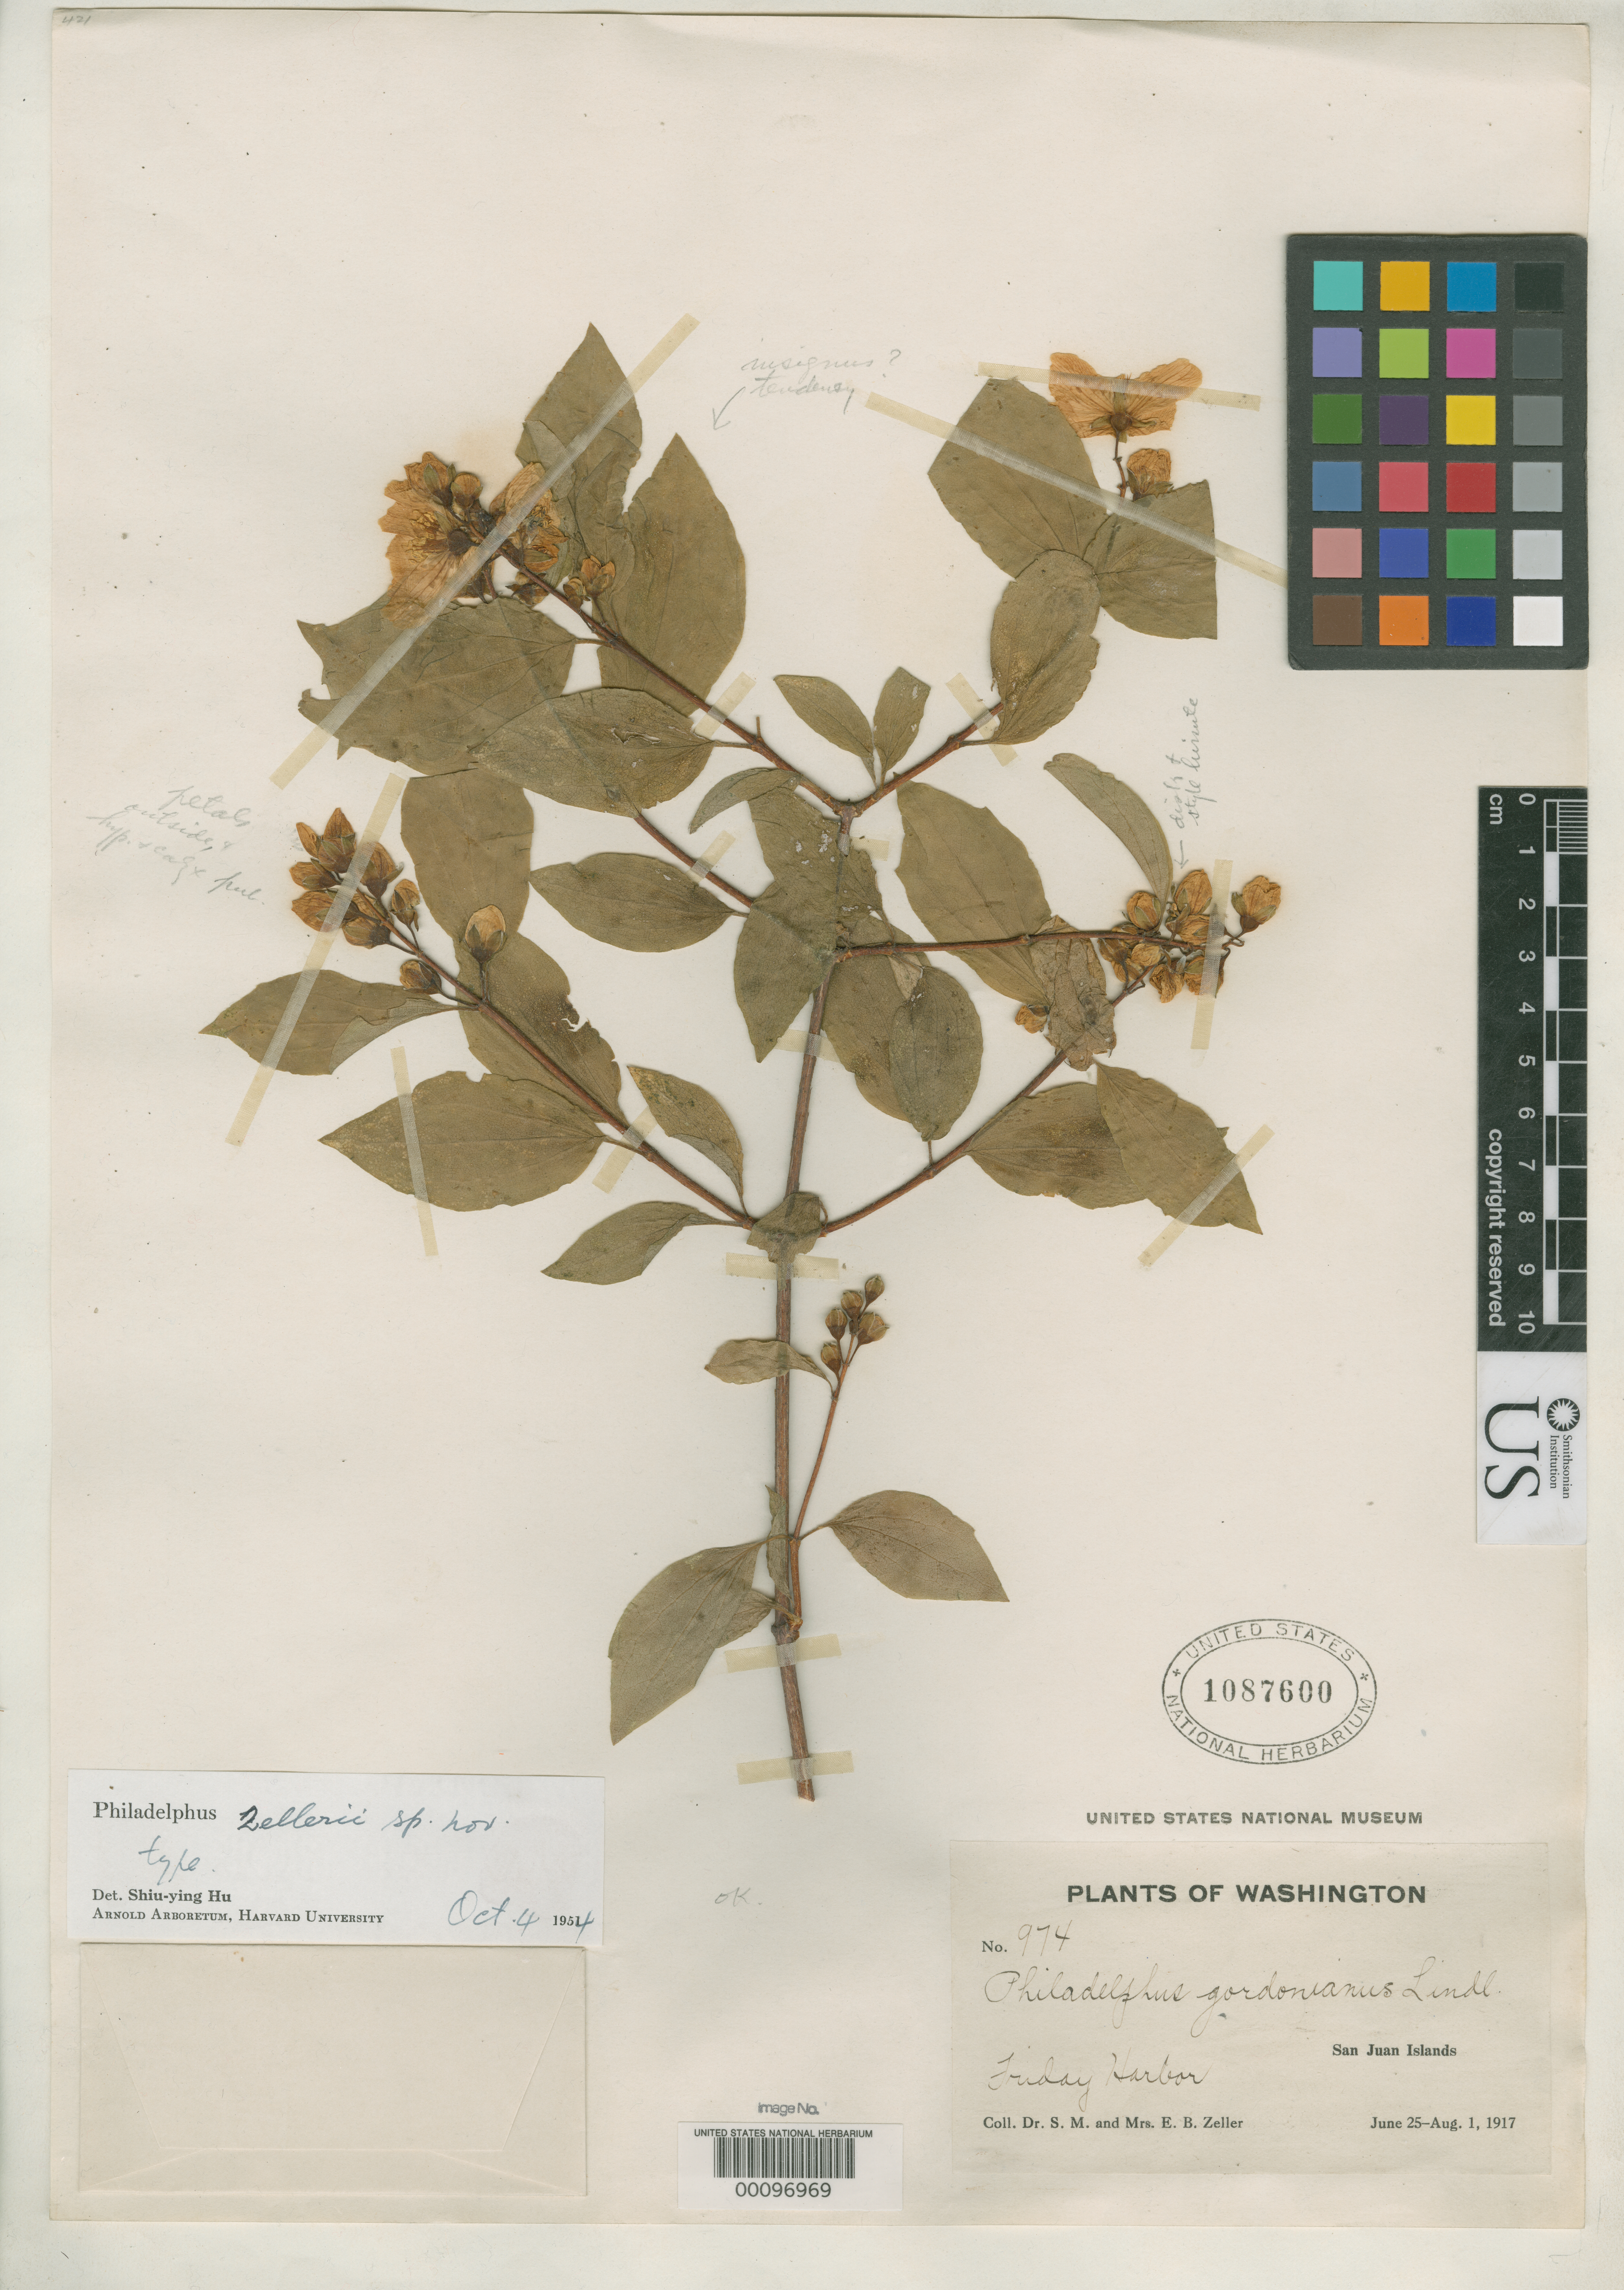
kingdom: Plantae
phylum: Tracheophyta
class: Magnoliopsida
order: Cornales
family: Hydrangeaceae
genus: Philadelphus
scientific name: Philadelphus zelleri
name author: S.Y. Hu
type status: Isotype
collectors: S. Zeller & E. Zeller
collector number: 974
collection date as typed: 1917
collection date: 1917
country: United States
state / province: Washington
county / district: San Juan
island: San Juan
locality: Friday Harbor.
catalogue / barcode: US 1087600